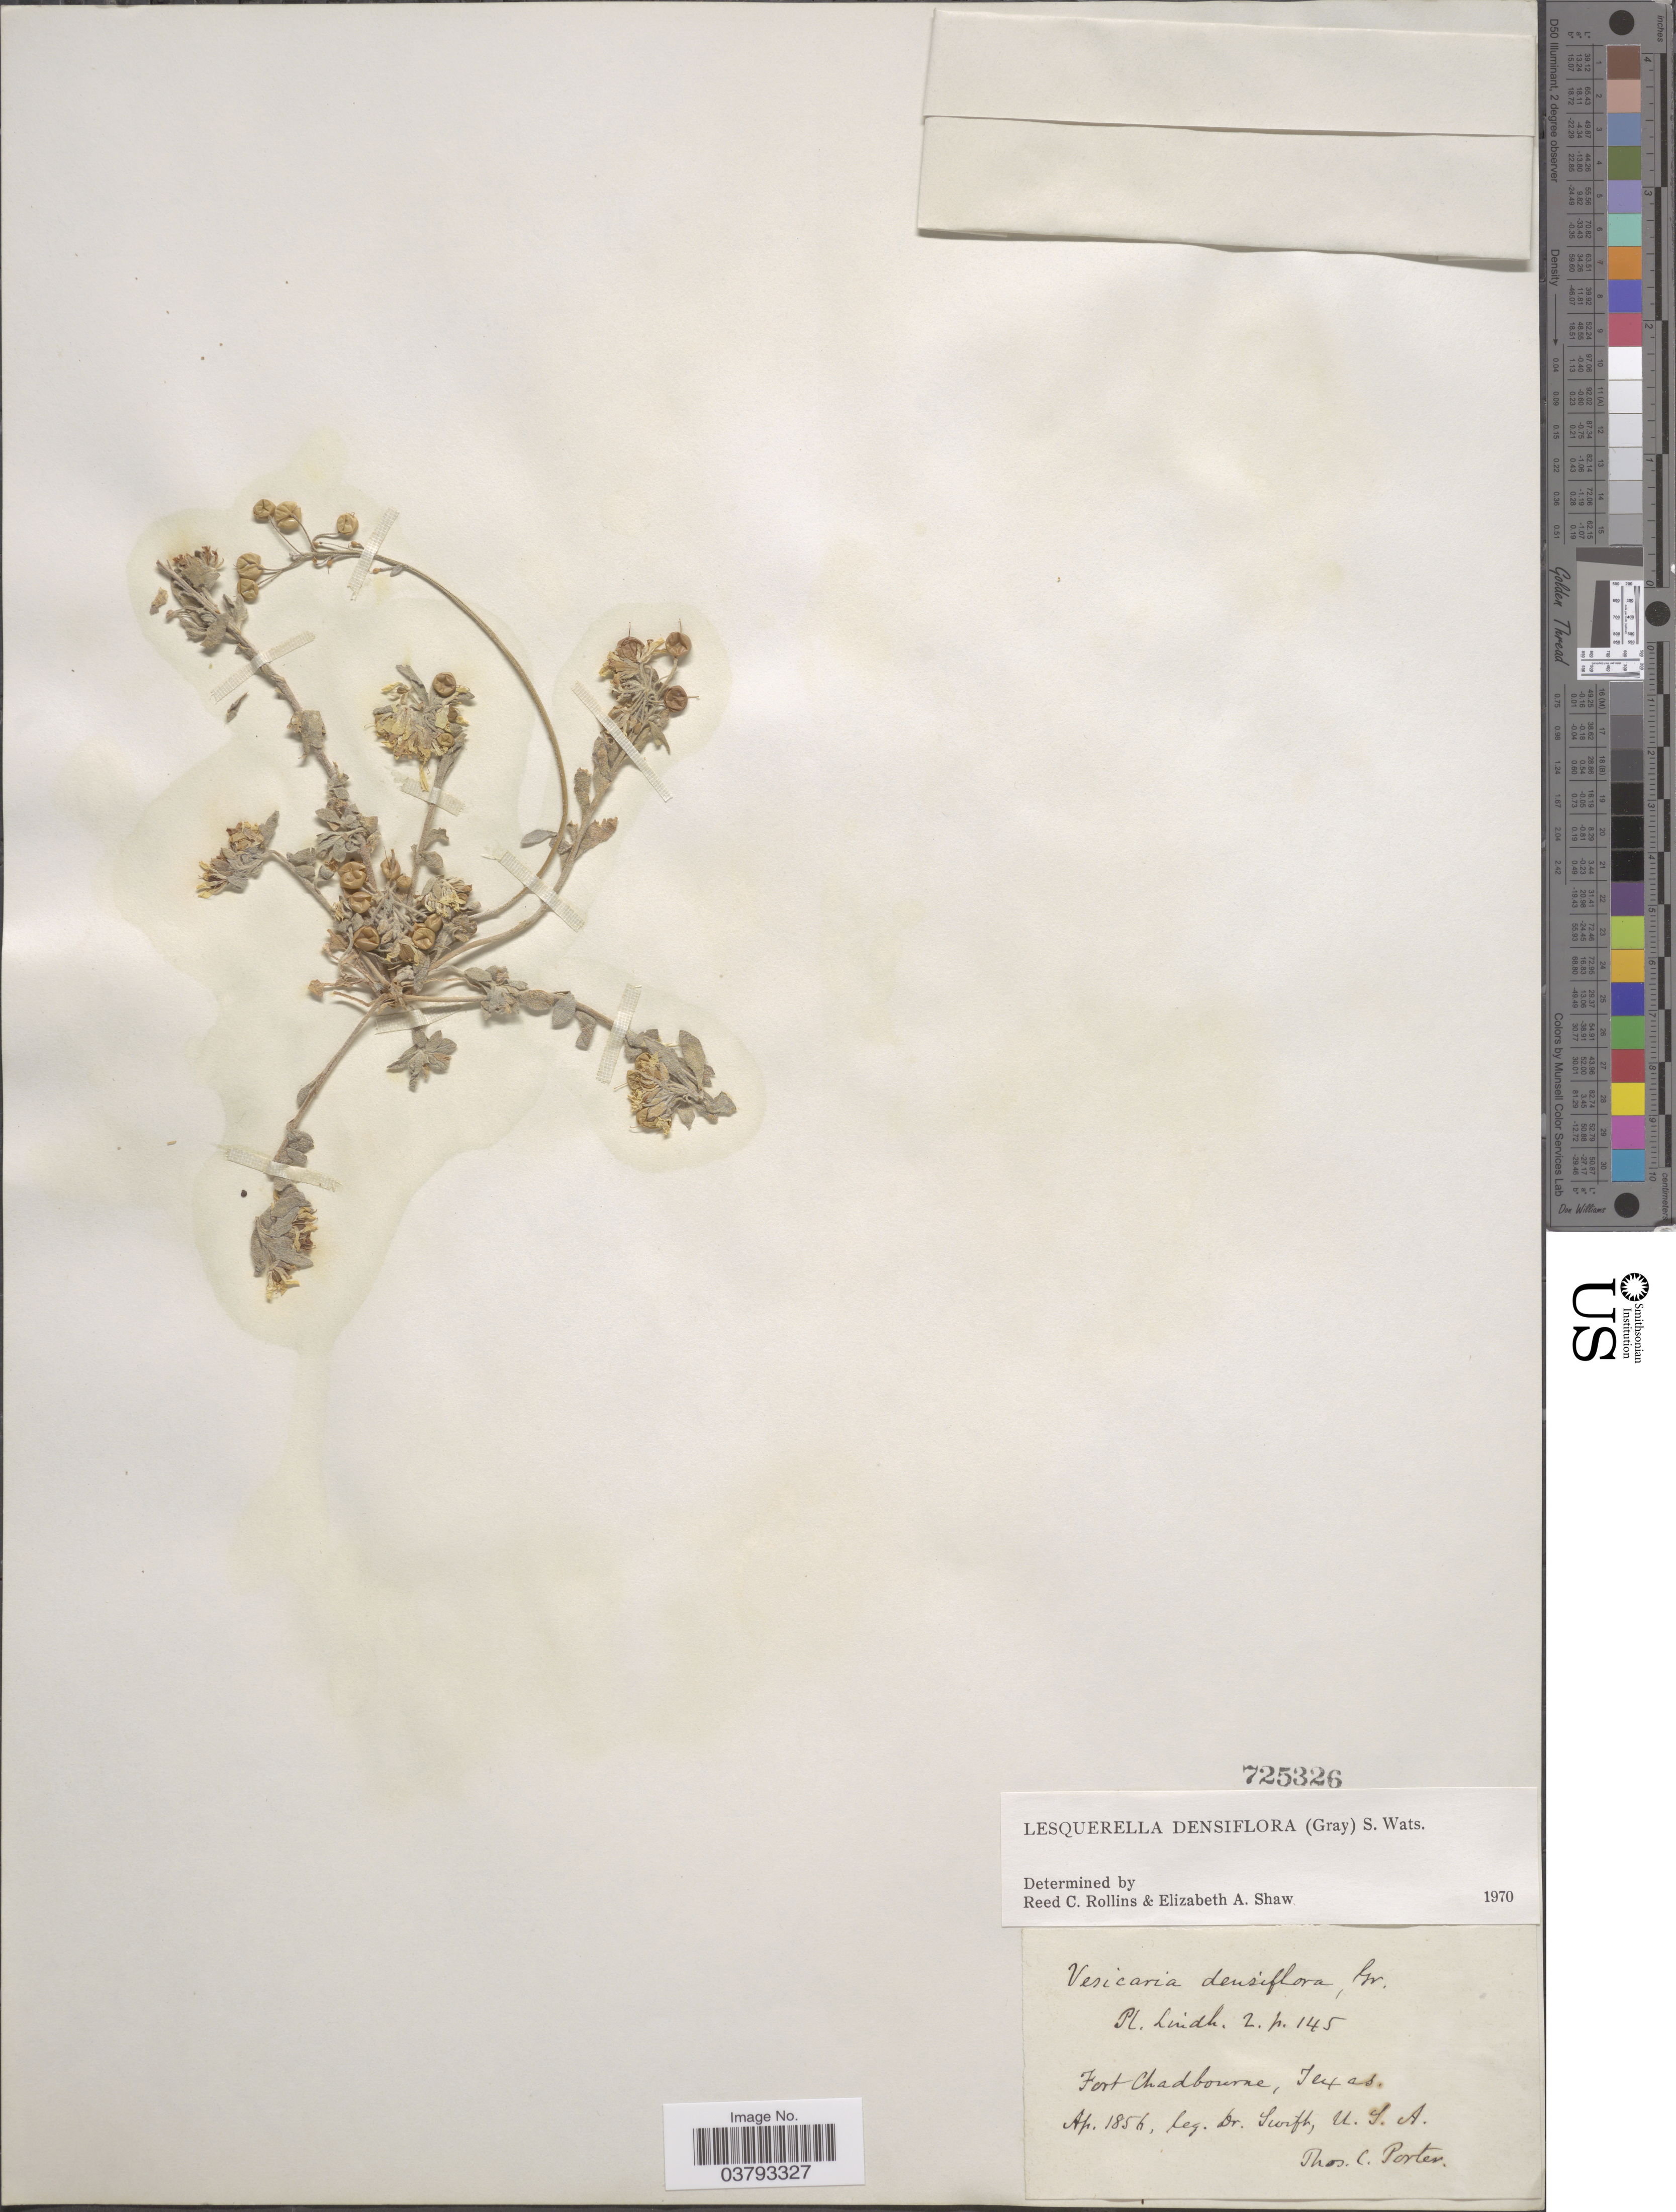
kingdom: Plantae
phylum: Tracheophyta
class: Magnoliopsida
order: Brassicales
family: Brassicaceae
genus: Lesquerella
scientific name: Lesquerella densiflora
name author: (A. Gray) S. Watson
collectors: Swift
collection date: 1856-04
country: United States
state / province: Texas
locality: Fort Chadbourne.